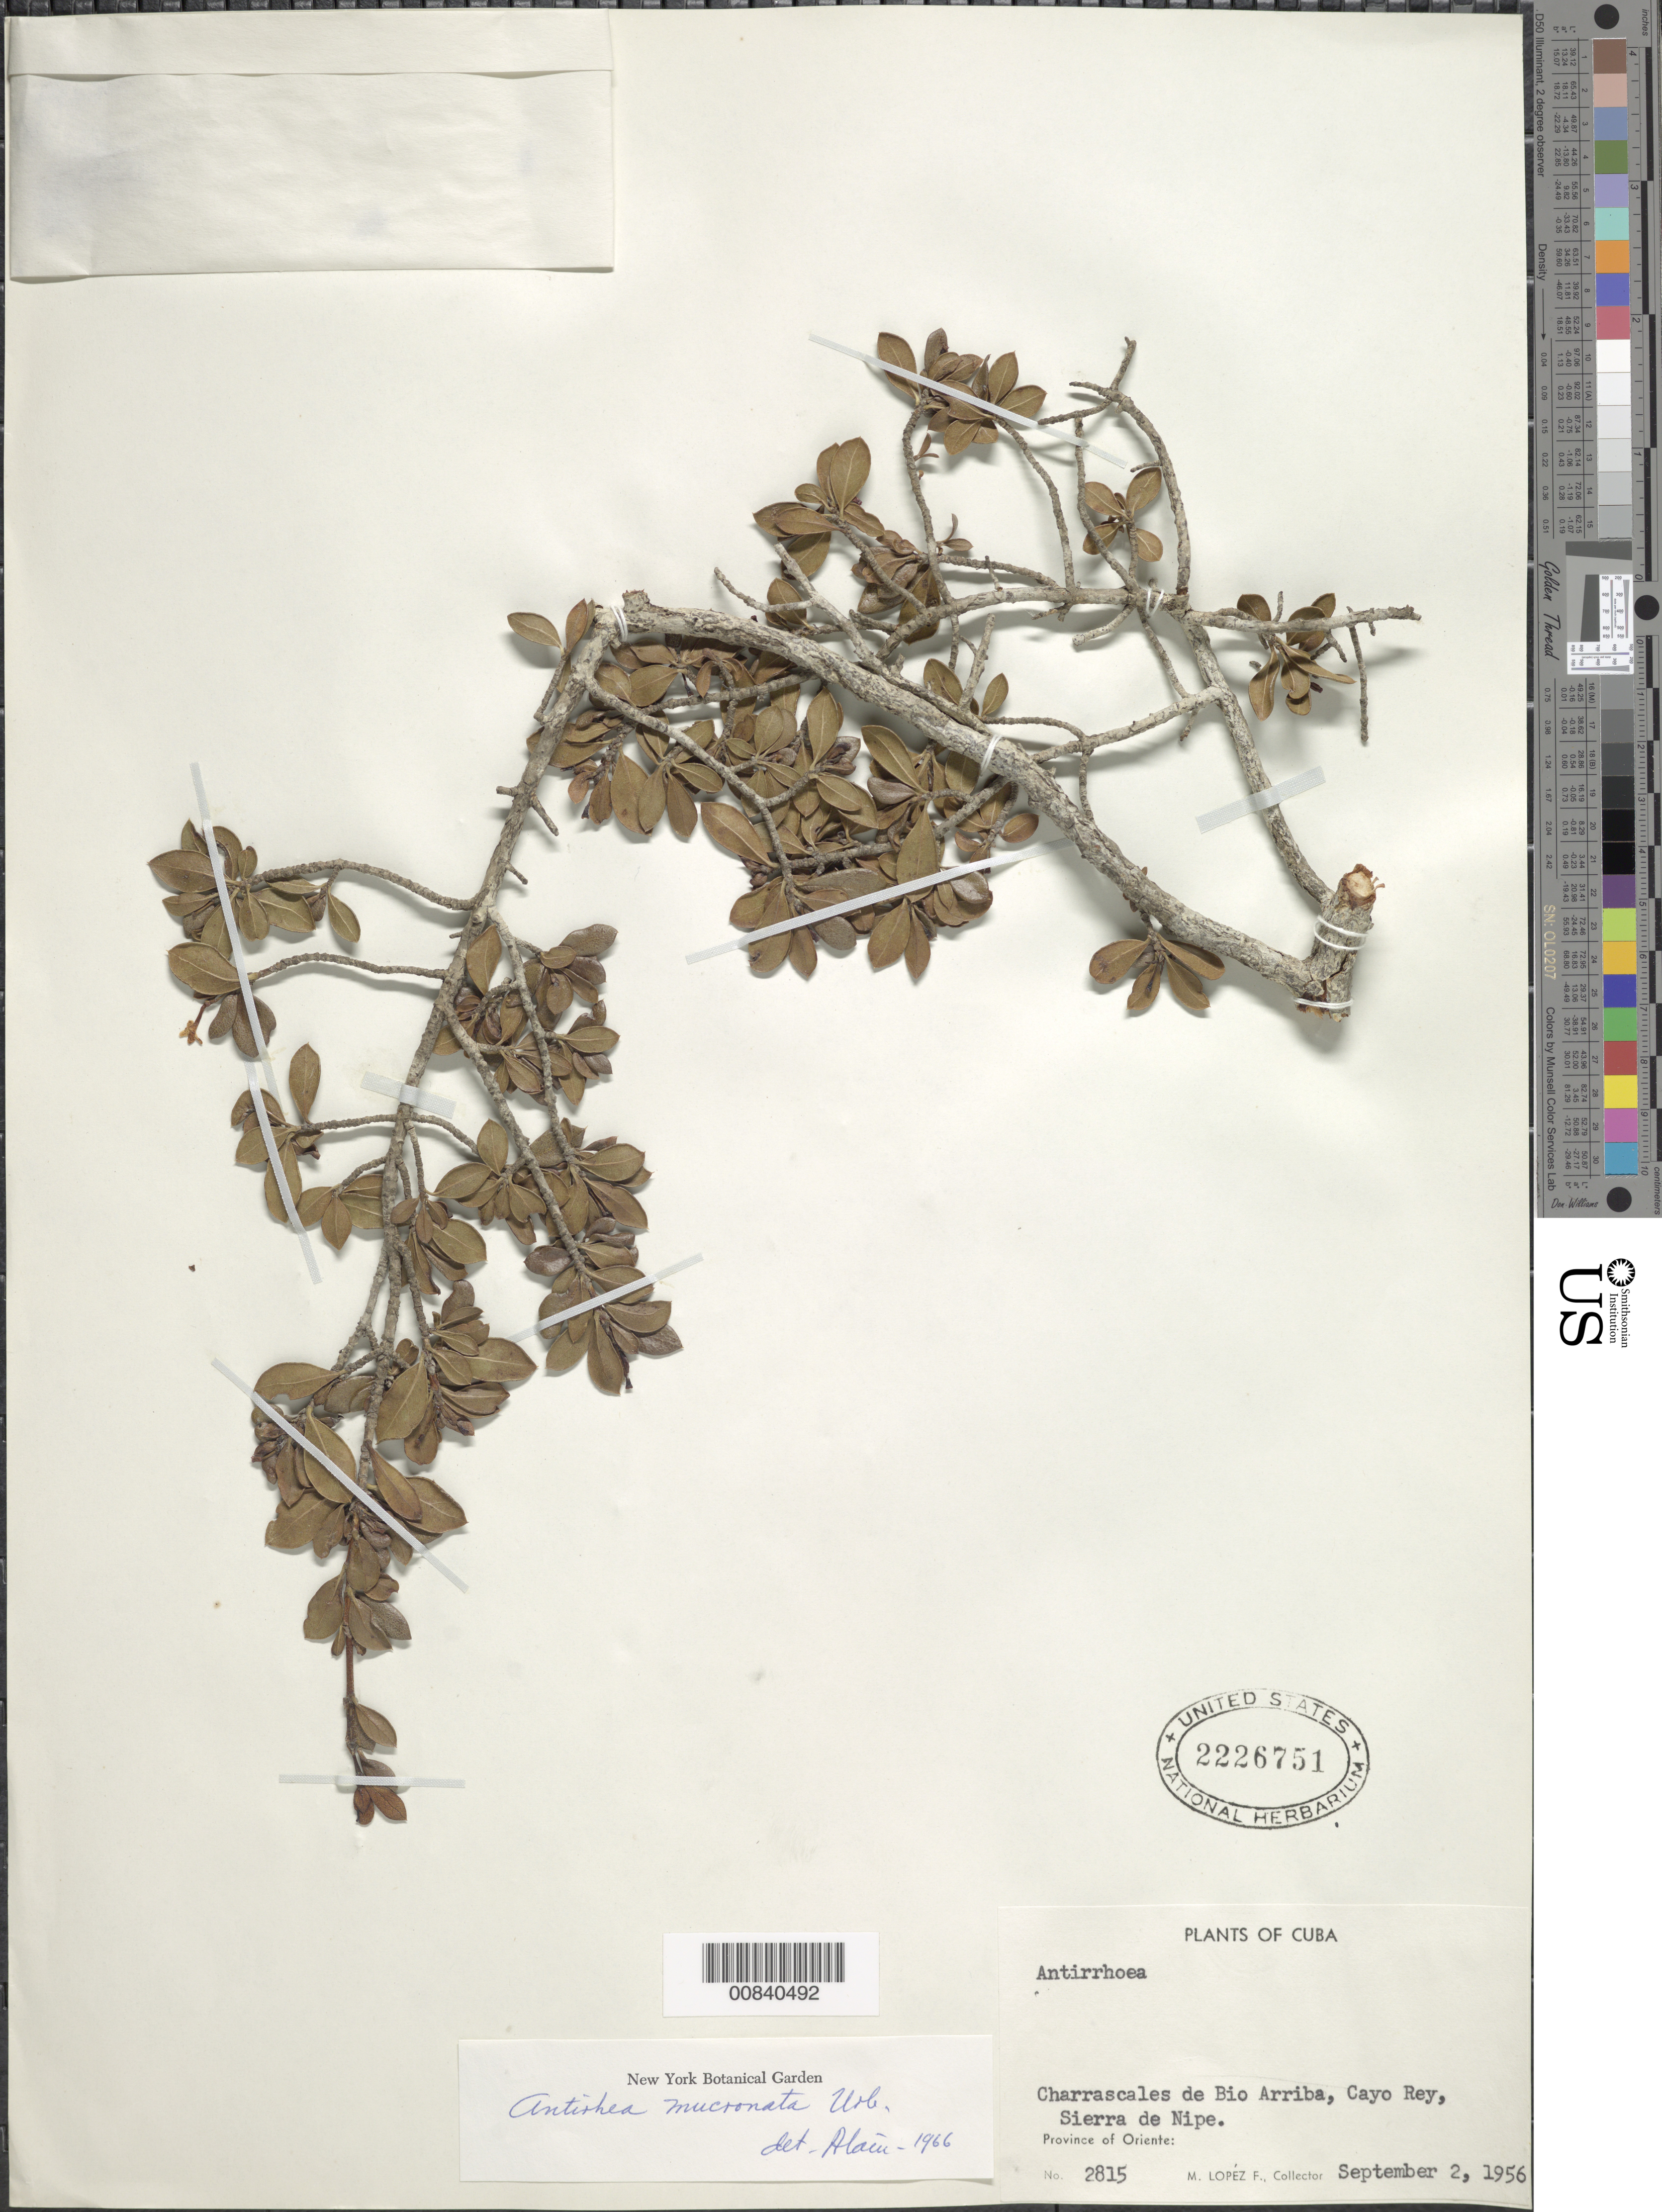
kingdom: Plantae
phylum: Tracheophyta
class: Magnoliopsida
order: Gentianales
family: Rubiaceae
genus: Stenostomum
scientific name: Stenostomum mucronatum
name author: (Urb.) Borhidi & Fernández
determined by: Liogier, Alain H.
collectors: M. López Figueiras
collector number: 2815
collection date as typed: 02 Sep 1956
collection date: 1956-09-02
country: Cuba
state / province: Oriente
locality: Charrascales de Bio Arriba, Cayo Rey, Sierra de Nipe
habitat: Charrascales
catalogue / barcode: US 2226751